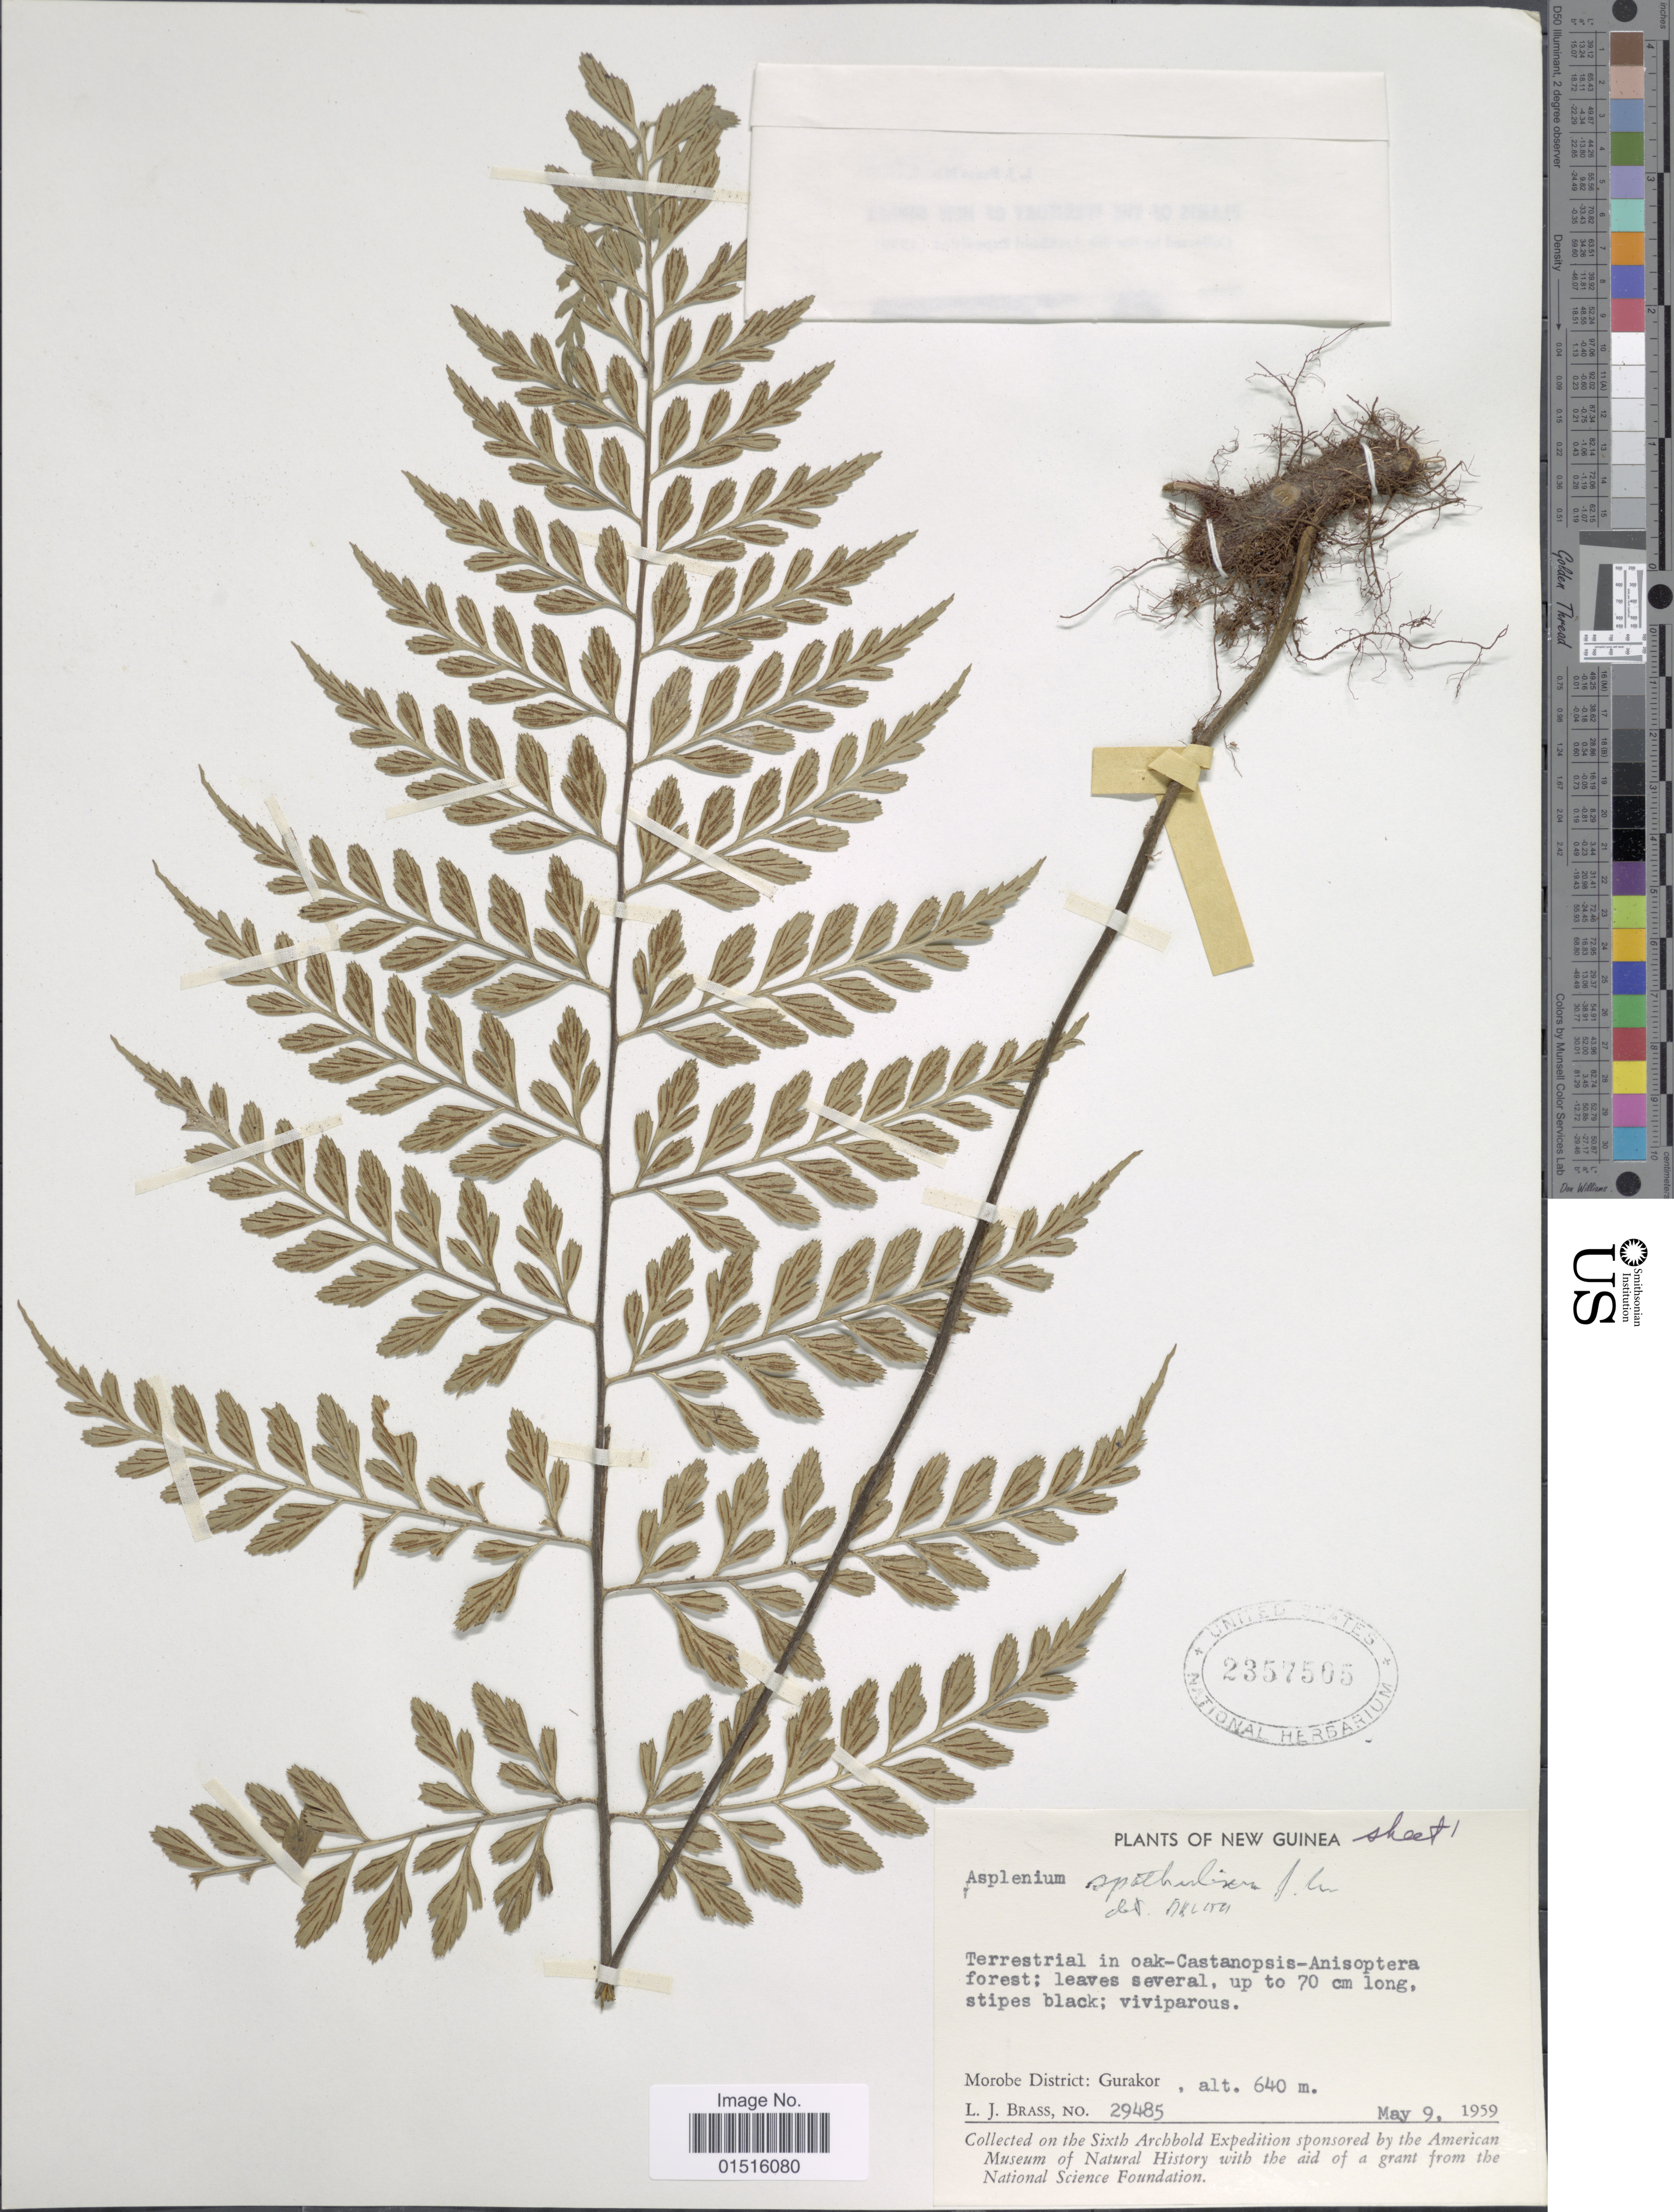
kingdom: Plantae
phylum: Tracheophyta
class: Polypodiopsida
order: Polypodiales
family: Aspleniaceae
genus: Asplenium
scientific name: Asplenium affine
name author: Sw.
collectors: L. J. Brass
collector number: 29485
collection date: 1959-05-09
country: Papua New Guinea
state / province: Morobe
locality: Gurakor. Morobe District.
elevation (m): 640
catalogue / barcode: US 2357505